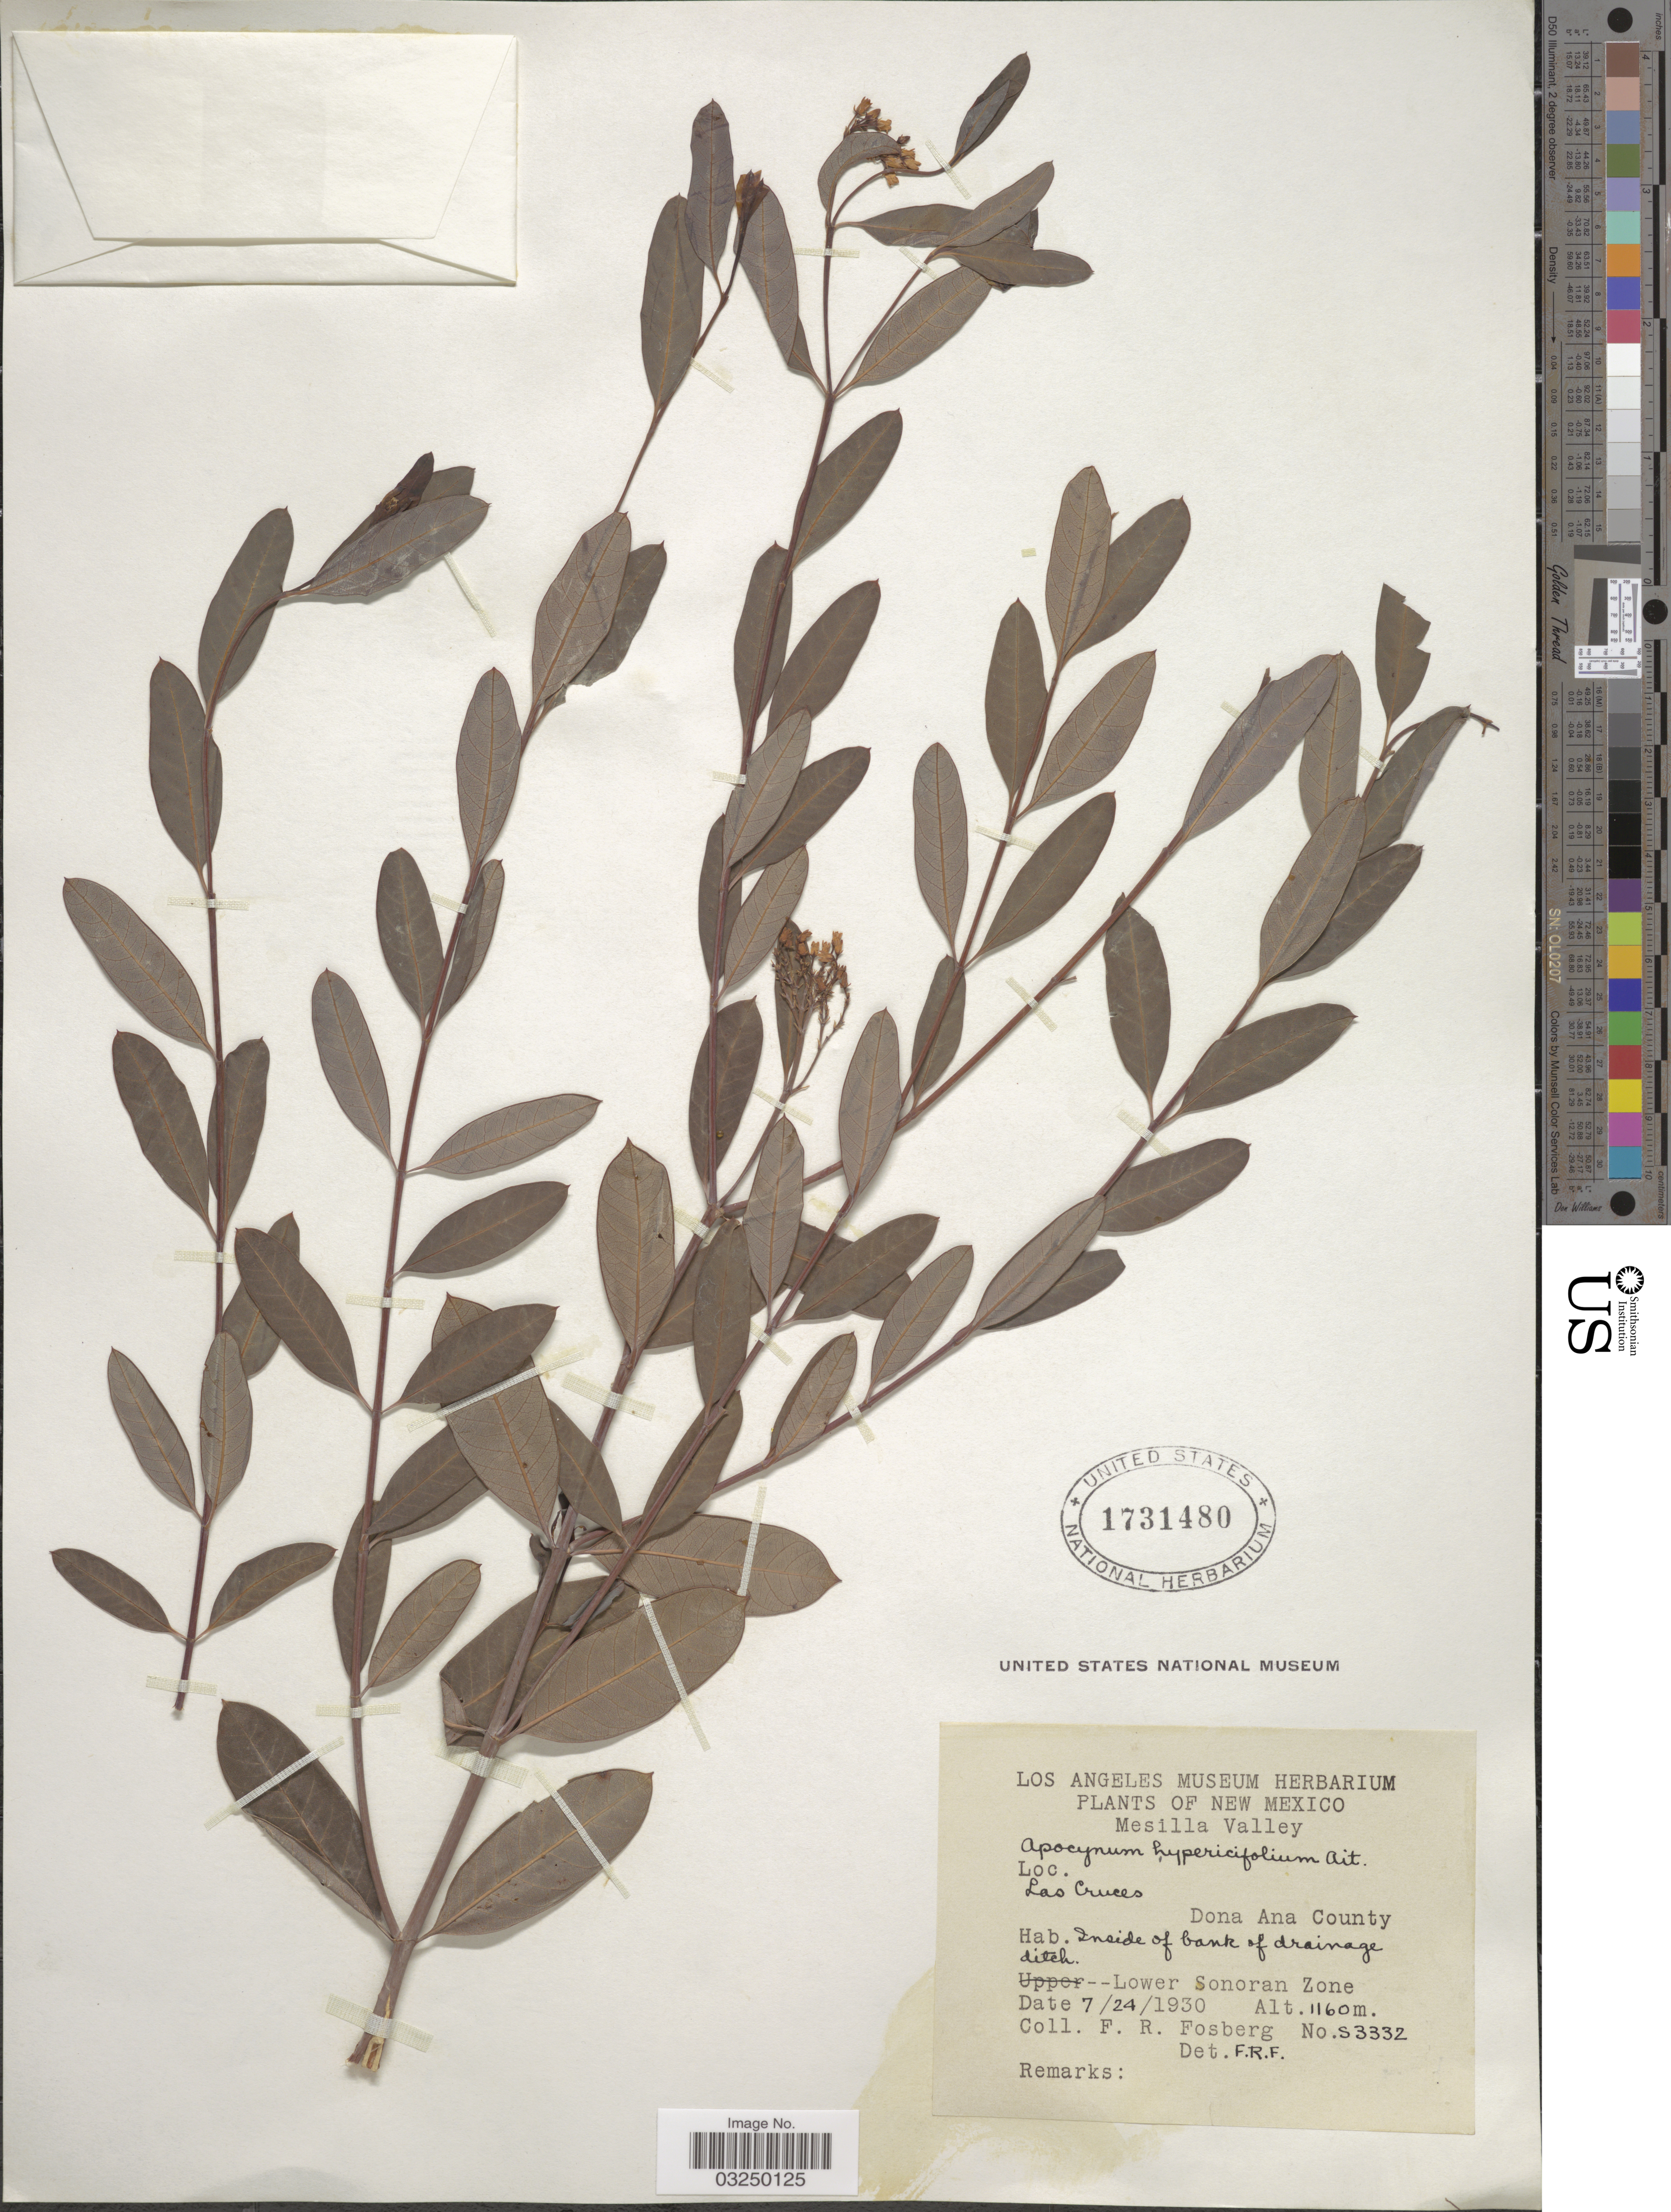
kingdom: Plantae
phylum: Tracheophyta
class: Magnoliopsida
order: Gentianales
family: Apocynaceae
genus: Apocynum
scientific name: Apocynum sibiricum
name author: Jacq.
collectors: F. R. Fosberg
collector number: S3332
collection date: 1930-07-24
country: United States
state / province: New Mexico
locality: Mesilla Valley. Las Cruces. Dona Ana County. Inside of bank of drainage ditch. Lower Sonoran Zone.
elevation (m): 1160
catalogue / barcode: US 1731480